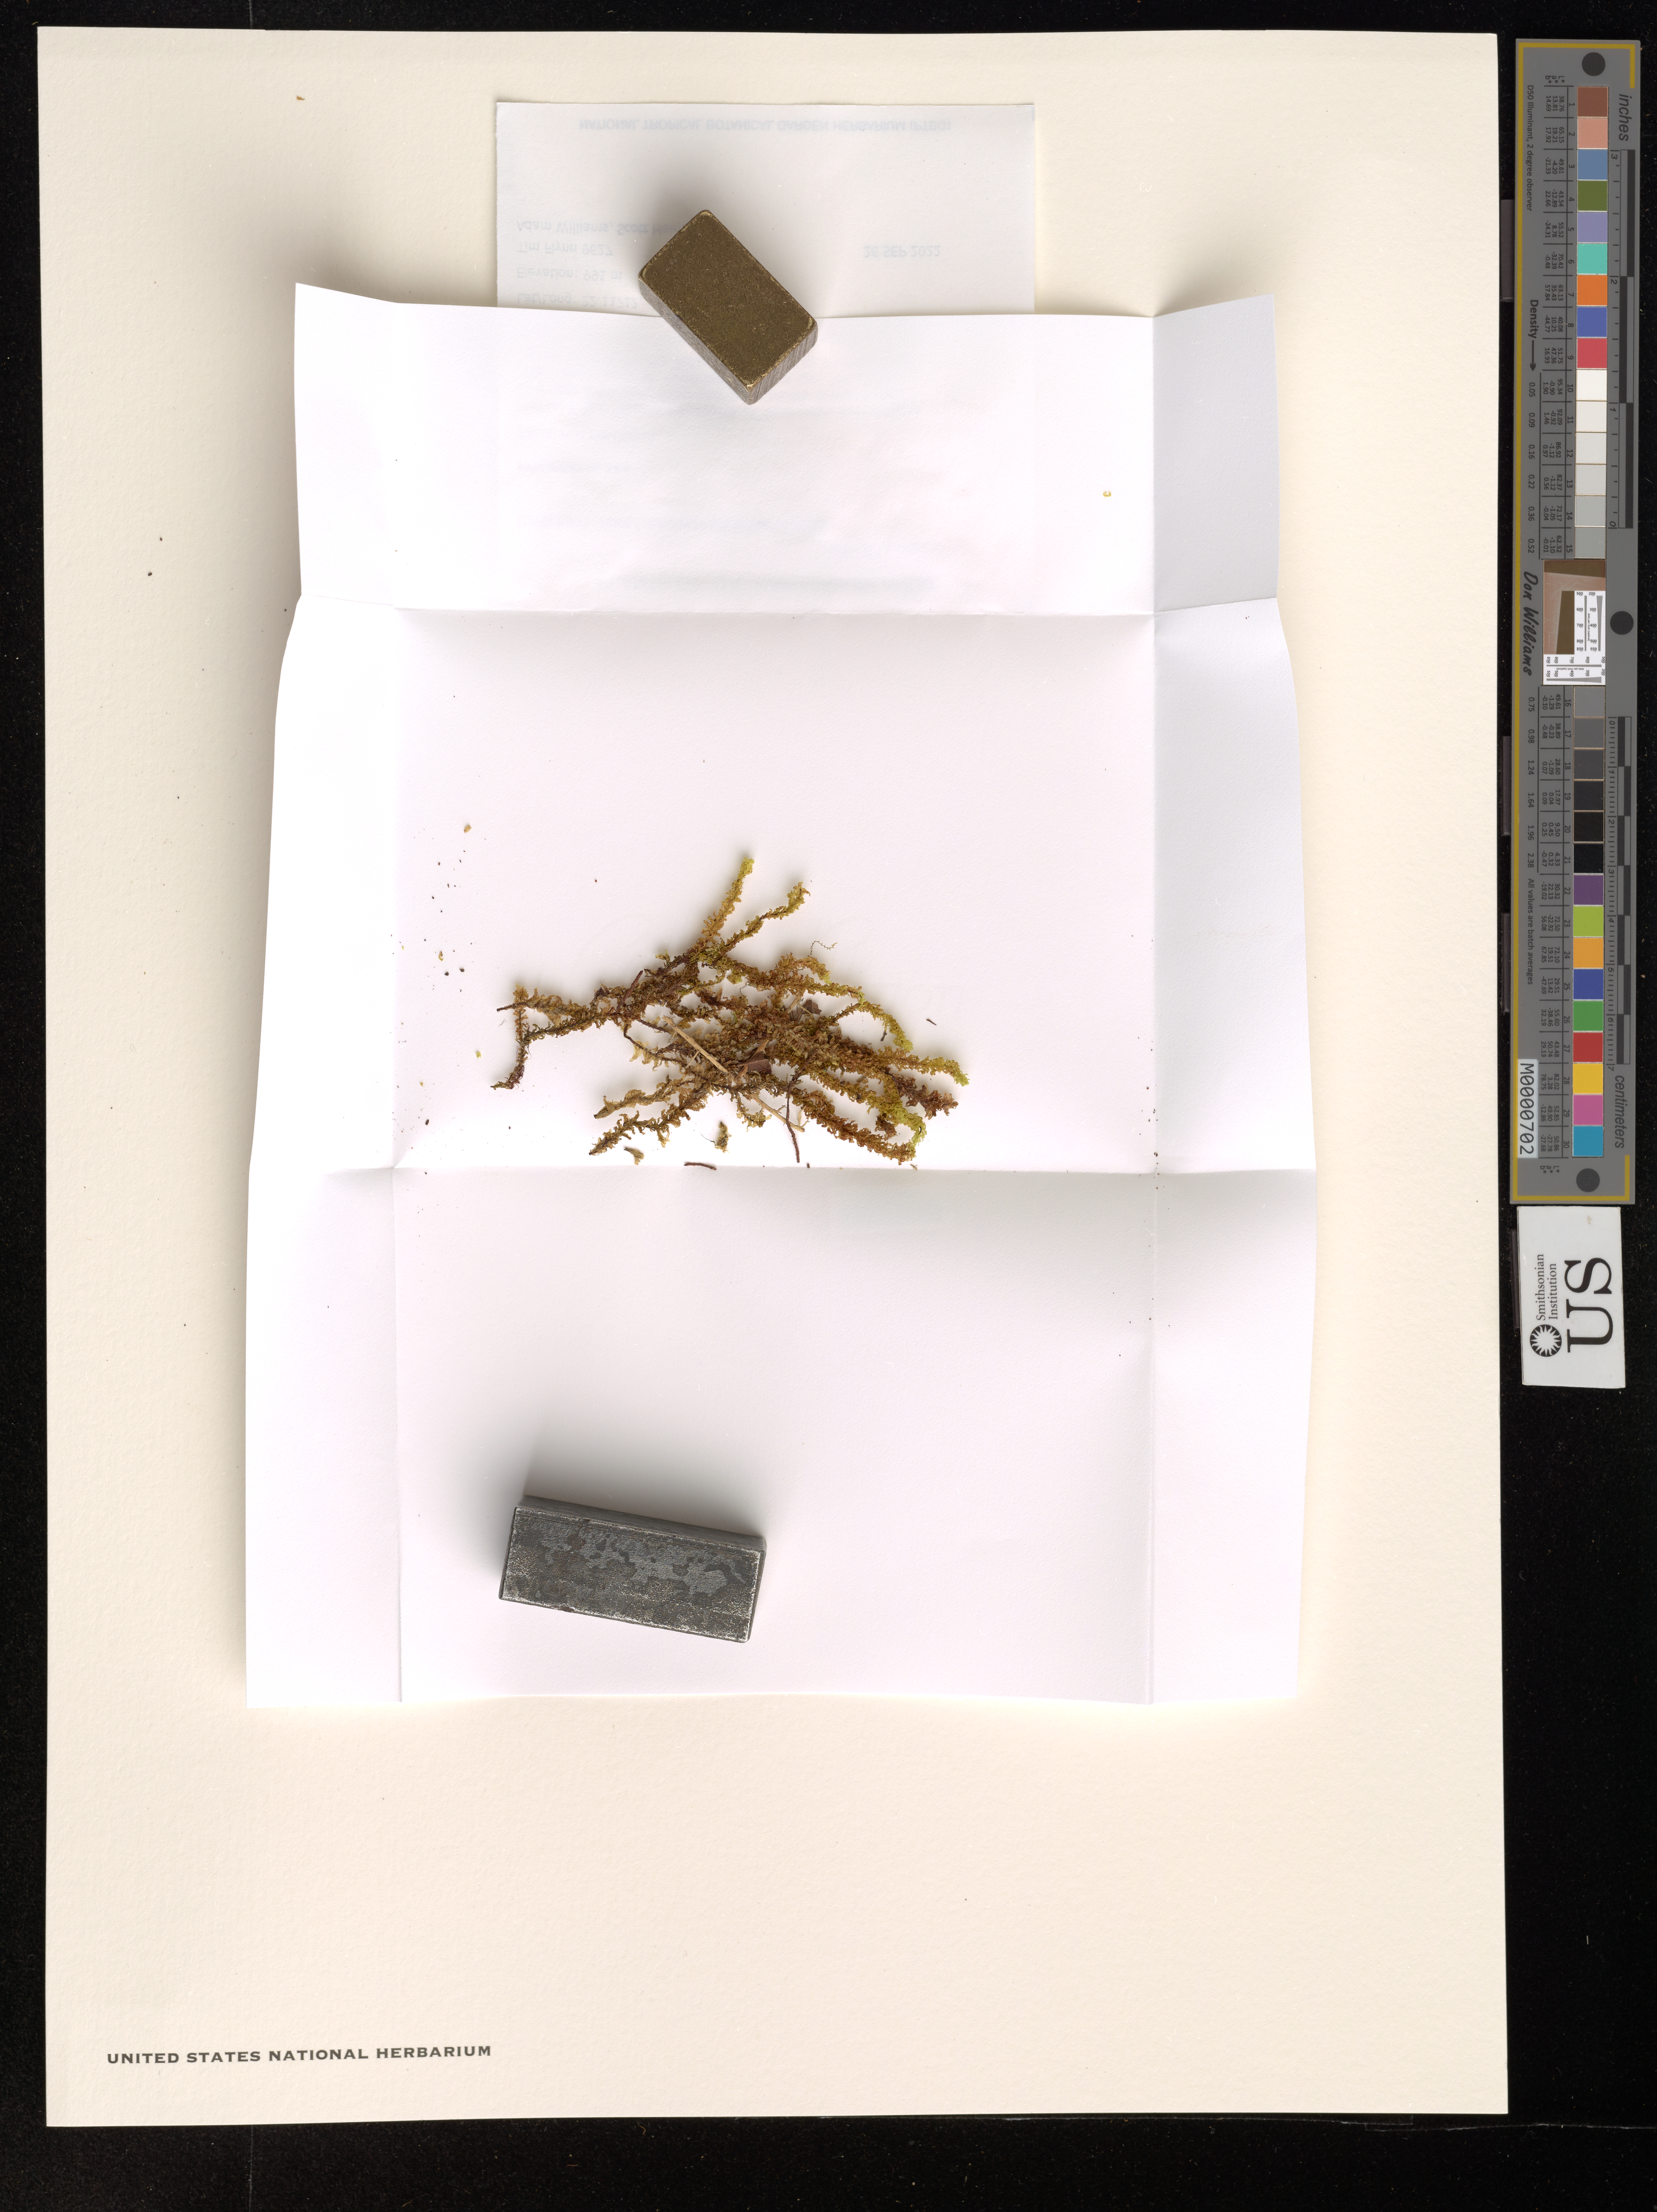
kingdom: Plantae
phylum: Bryophyta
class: Bryopsida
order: Hookeriales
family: Daltoniaceae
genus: Distichophyllum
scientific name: Distichophyllum freycinetii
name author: (Schwägr.) Mitt.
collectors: T. Flynn, A. Williams & S. Heintzman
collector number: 9627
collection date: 2022-09-26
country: United States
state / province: Hawaii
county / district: Kauai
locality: The Hawaiian Islands. Kauai Hanalei District. Halelea Forest Reserve, Kawailewa, SE flank below Namolokama.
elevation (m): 991